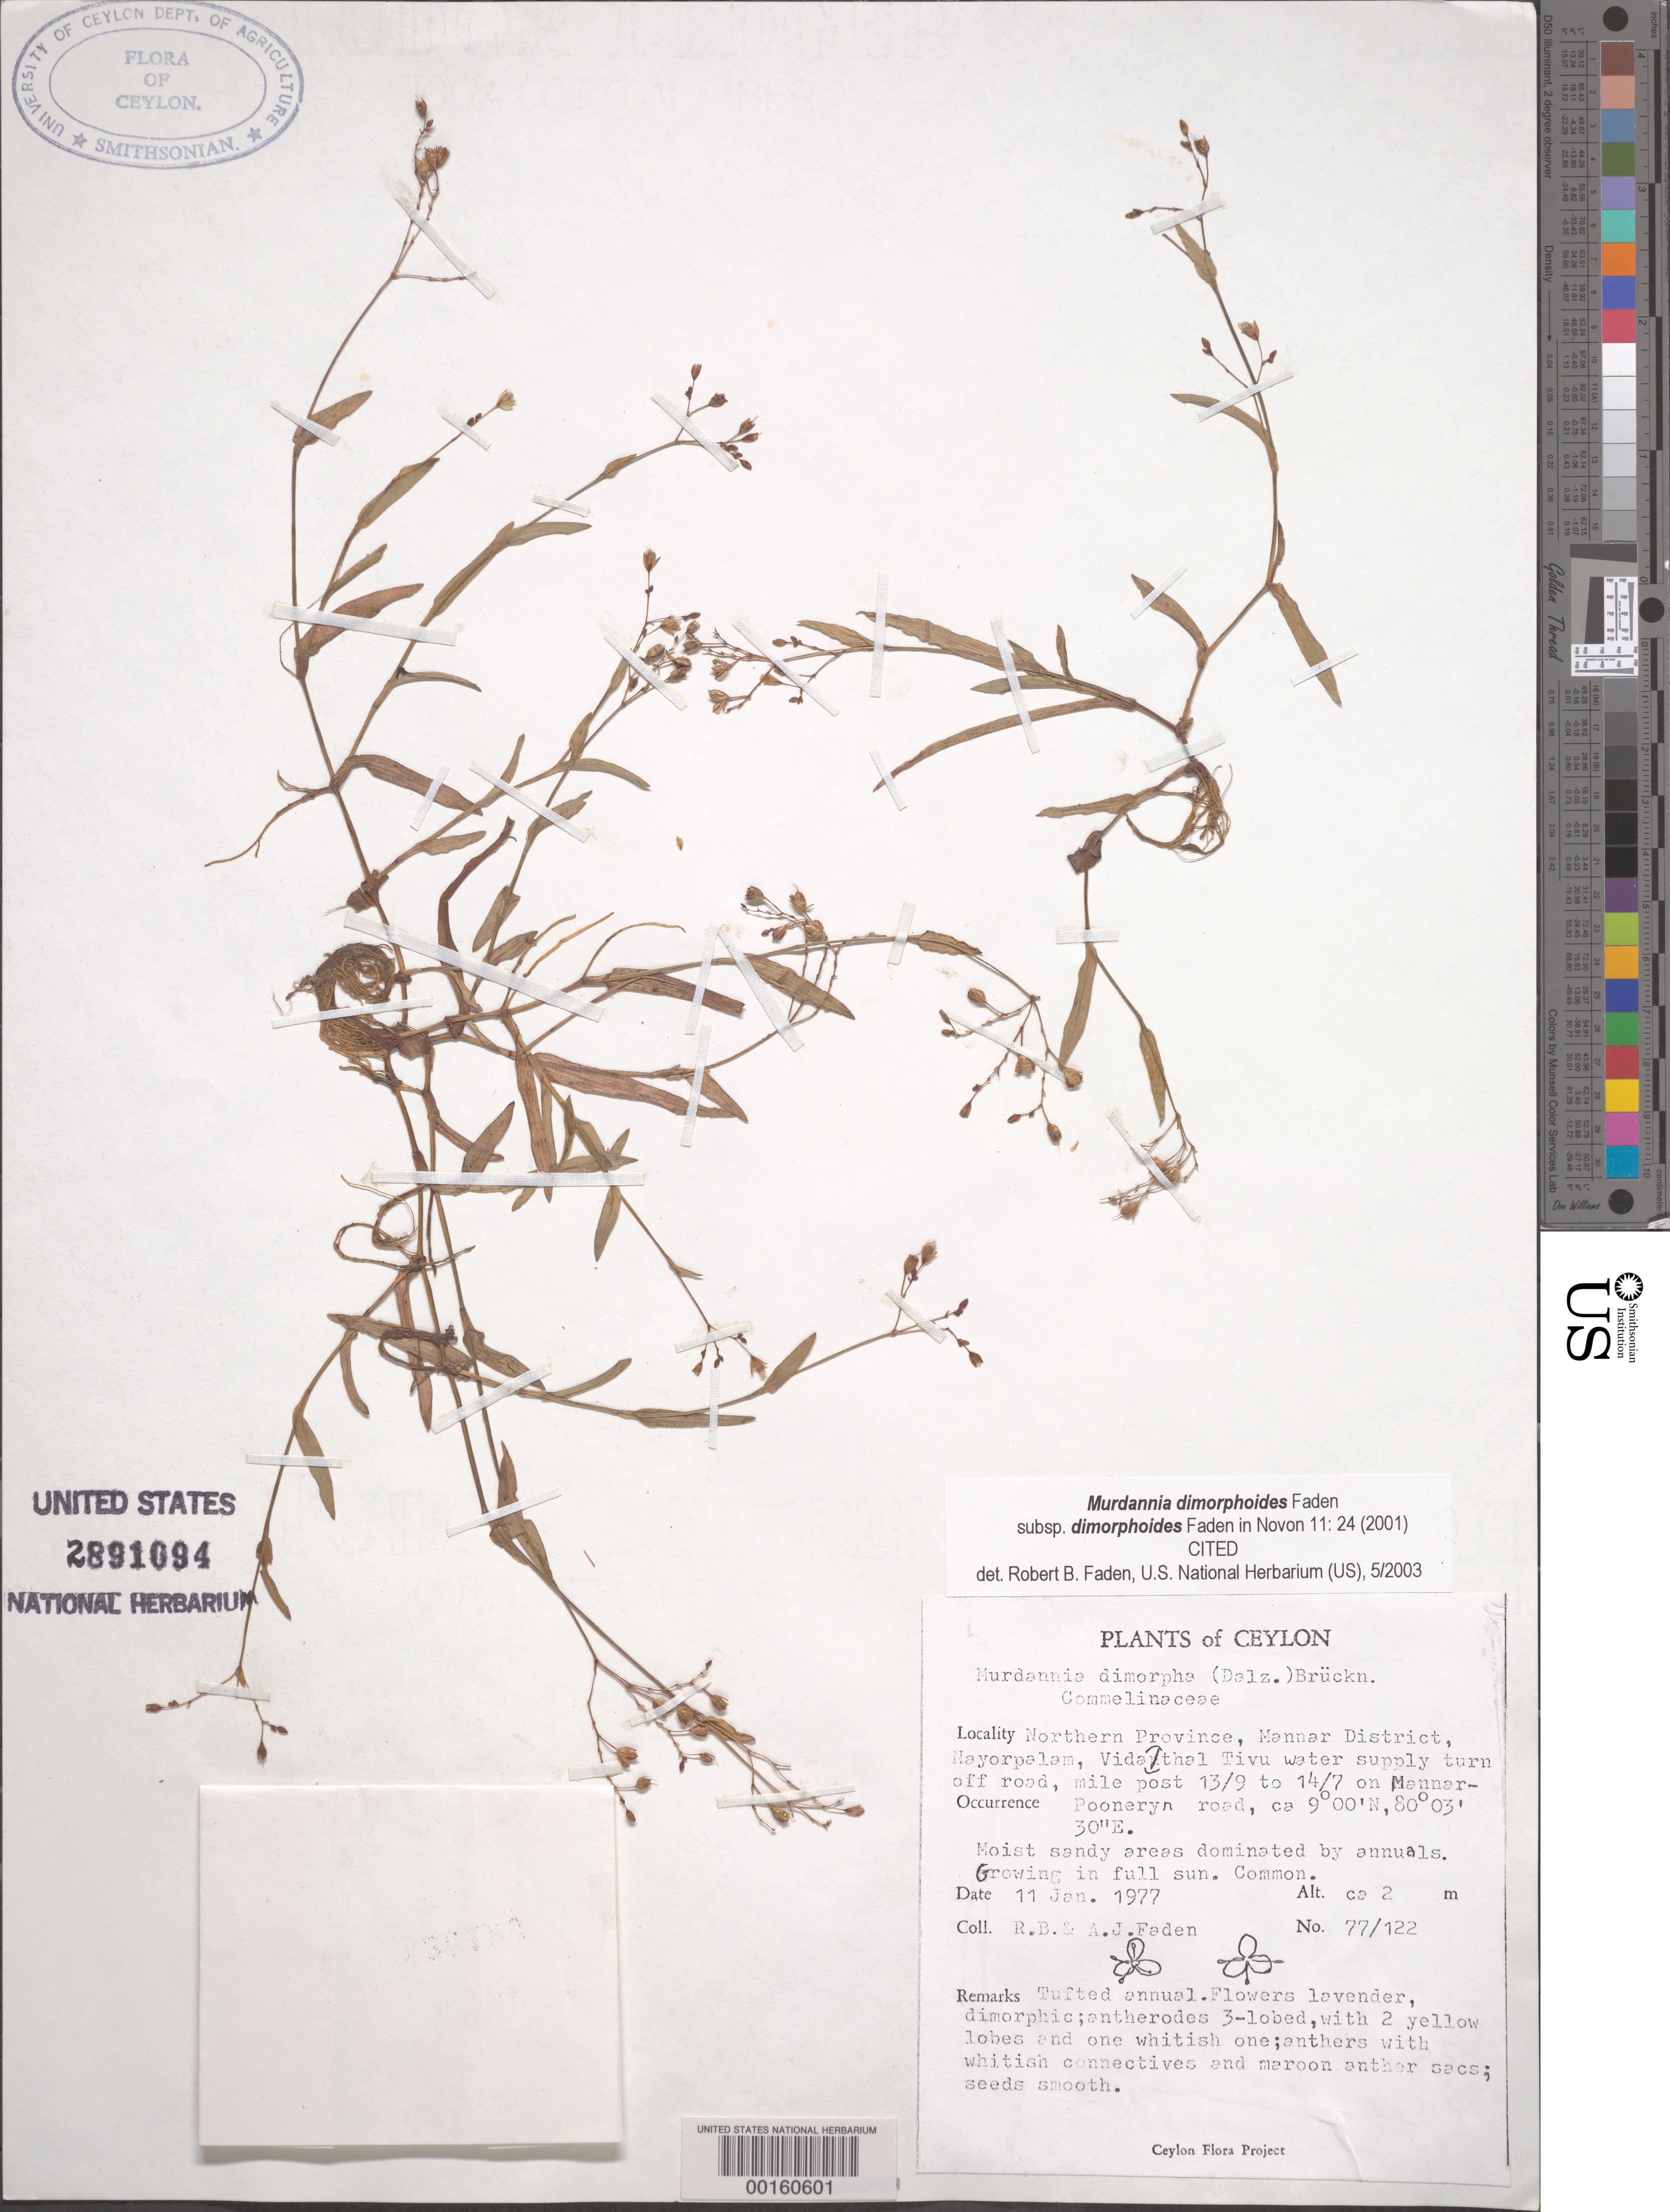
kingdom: Plantae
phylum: Tracheophyta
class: Liliopsida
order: Commelinales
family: Commelinaceae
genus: Murdannia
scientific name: Murdannia dimorphoides subsp. dimorphoides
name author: Faden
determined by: Faden, Robert B., (US), Smithsonian Institution - National Museum of Natural History (UNITED STATES)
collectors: R. B. Faden & A. J. Faden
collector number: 77/122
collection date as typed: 11 Jan 1977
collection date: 1977-01-11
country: Sri Lanka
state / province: Northern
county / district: Mannar Dist.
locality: Nayorpalam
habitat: Moist, sandy areas in full sun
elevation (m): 2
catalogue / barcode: US 2891094